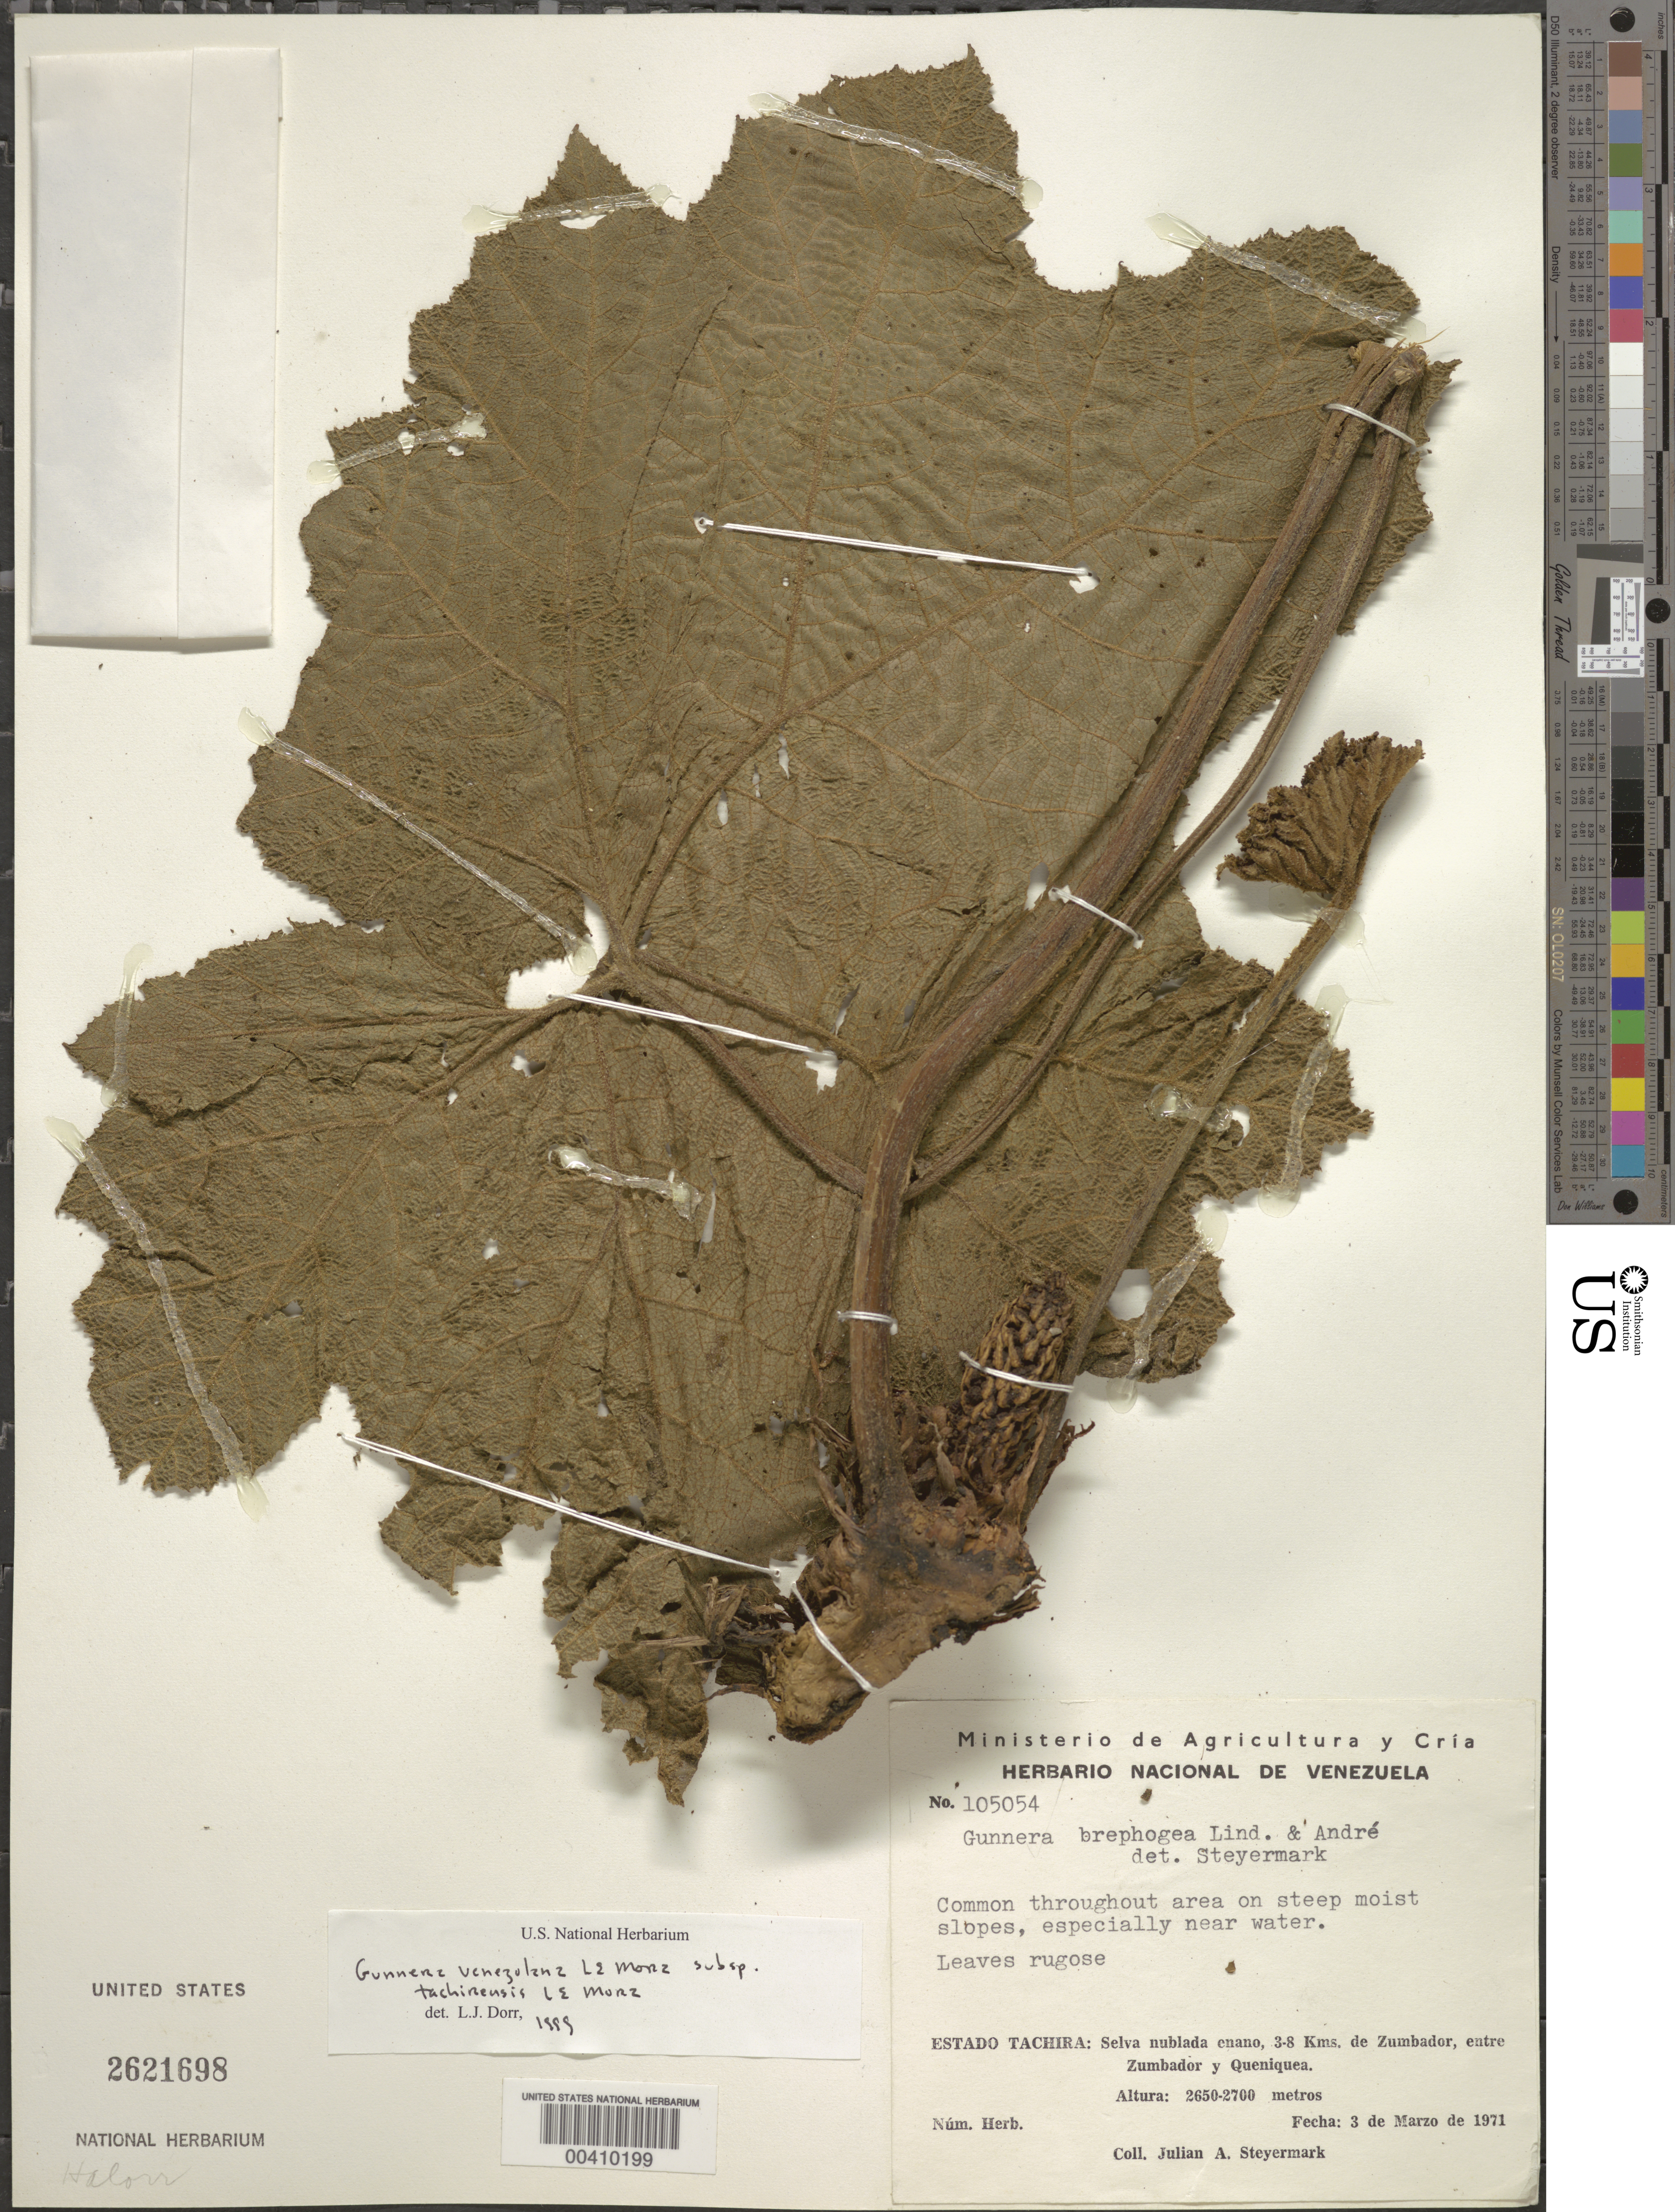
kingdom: Plantae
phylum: Tracheophyta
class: Magnoliopsida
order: Gunnerales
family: Gunneraceae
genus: Gunnera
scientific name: Gunnera brephogea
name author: B.L. Linden & André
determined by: Steyermark, Julian A., (VEN)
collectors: J. Steyermark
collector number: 105054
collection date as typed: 03 Mar 1971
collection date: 1971-03-03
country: Venezuela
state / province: Táchira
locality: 3 - 8 kms de Zumbador, entre Zumbador y Queniquea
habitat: on steep moist slopes, especially near water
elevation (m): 2650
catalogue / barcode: US 2621698